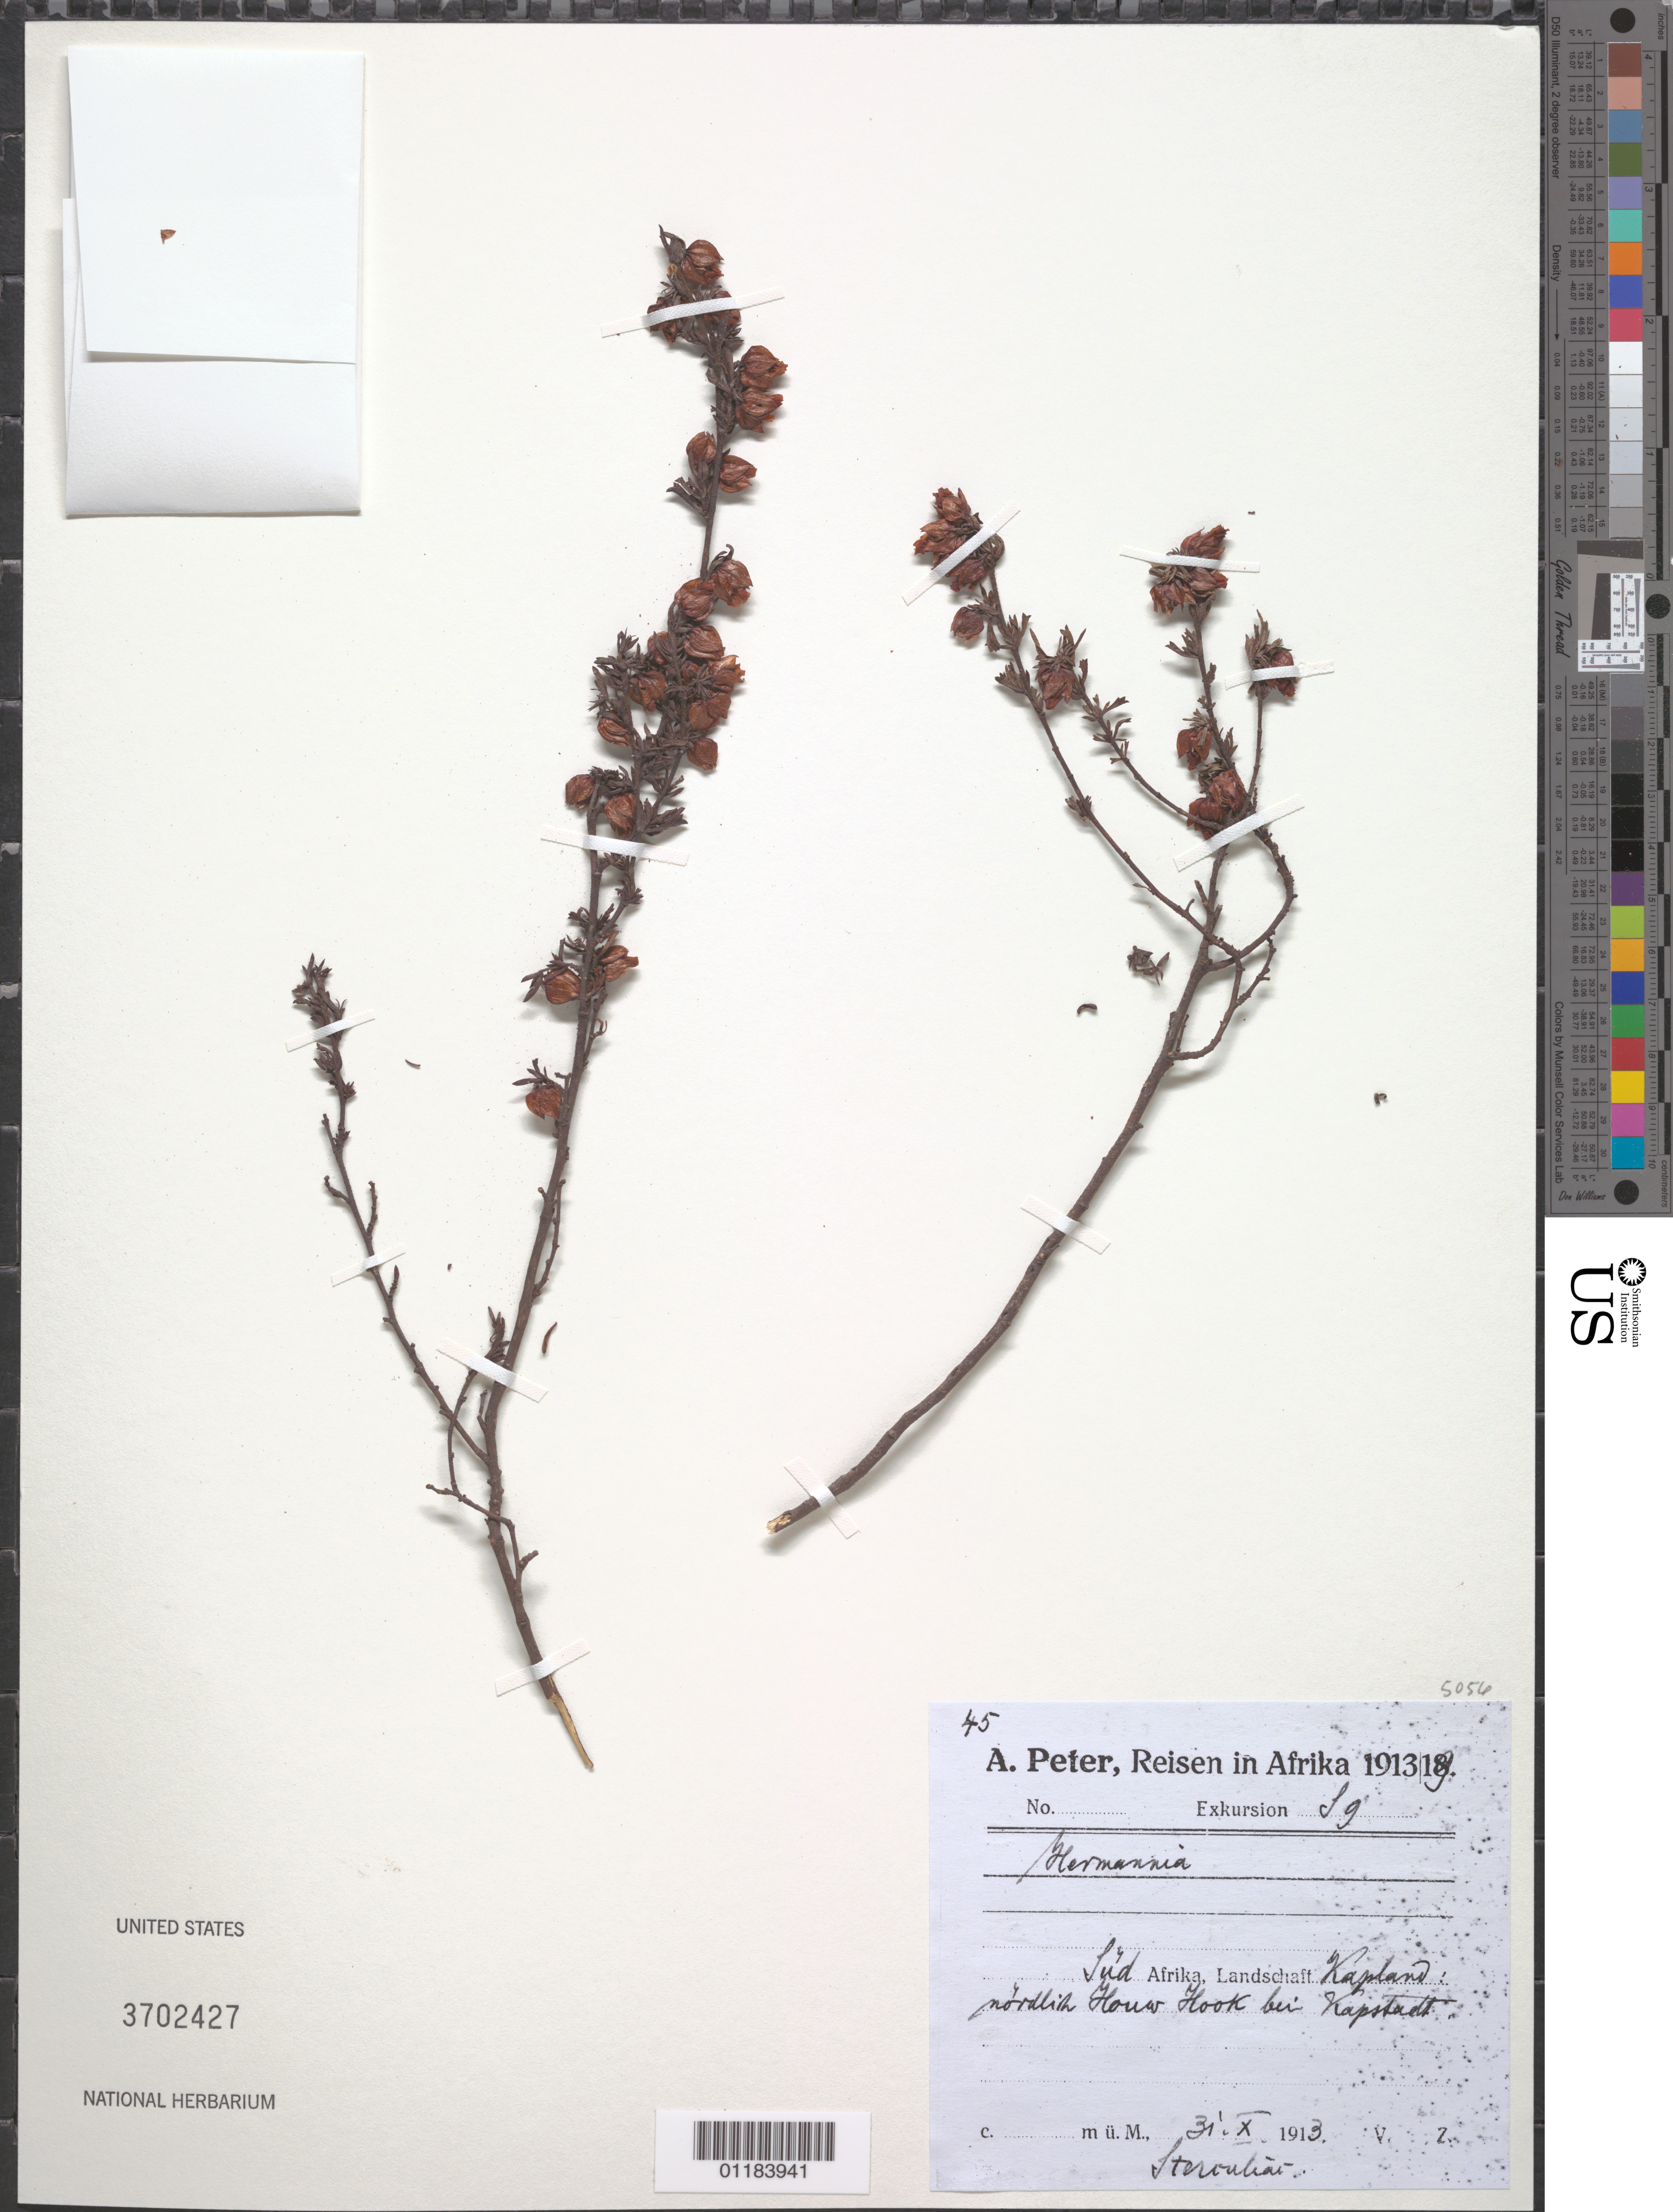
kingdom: Plantae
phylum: Tracheophyta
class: Magnoliopsida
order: Malvales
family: Malvaceae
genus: Hermannia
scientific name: Hermannia sp.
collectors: G. A. Peter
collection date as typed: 31 X 1913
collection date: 1913-10-31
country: South Africa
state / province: Western Cape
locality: Landschaft Kapland; Kapstadt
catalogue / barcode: US 3702427